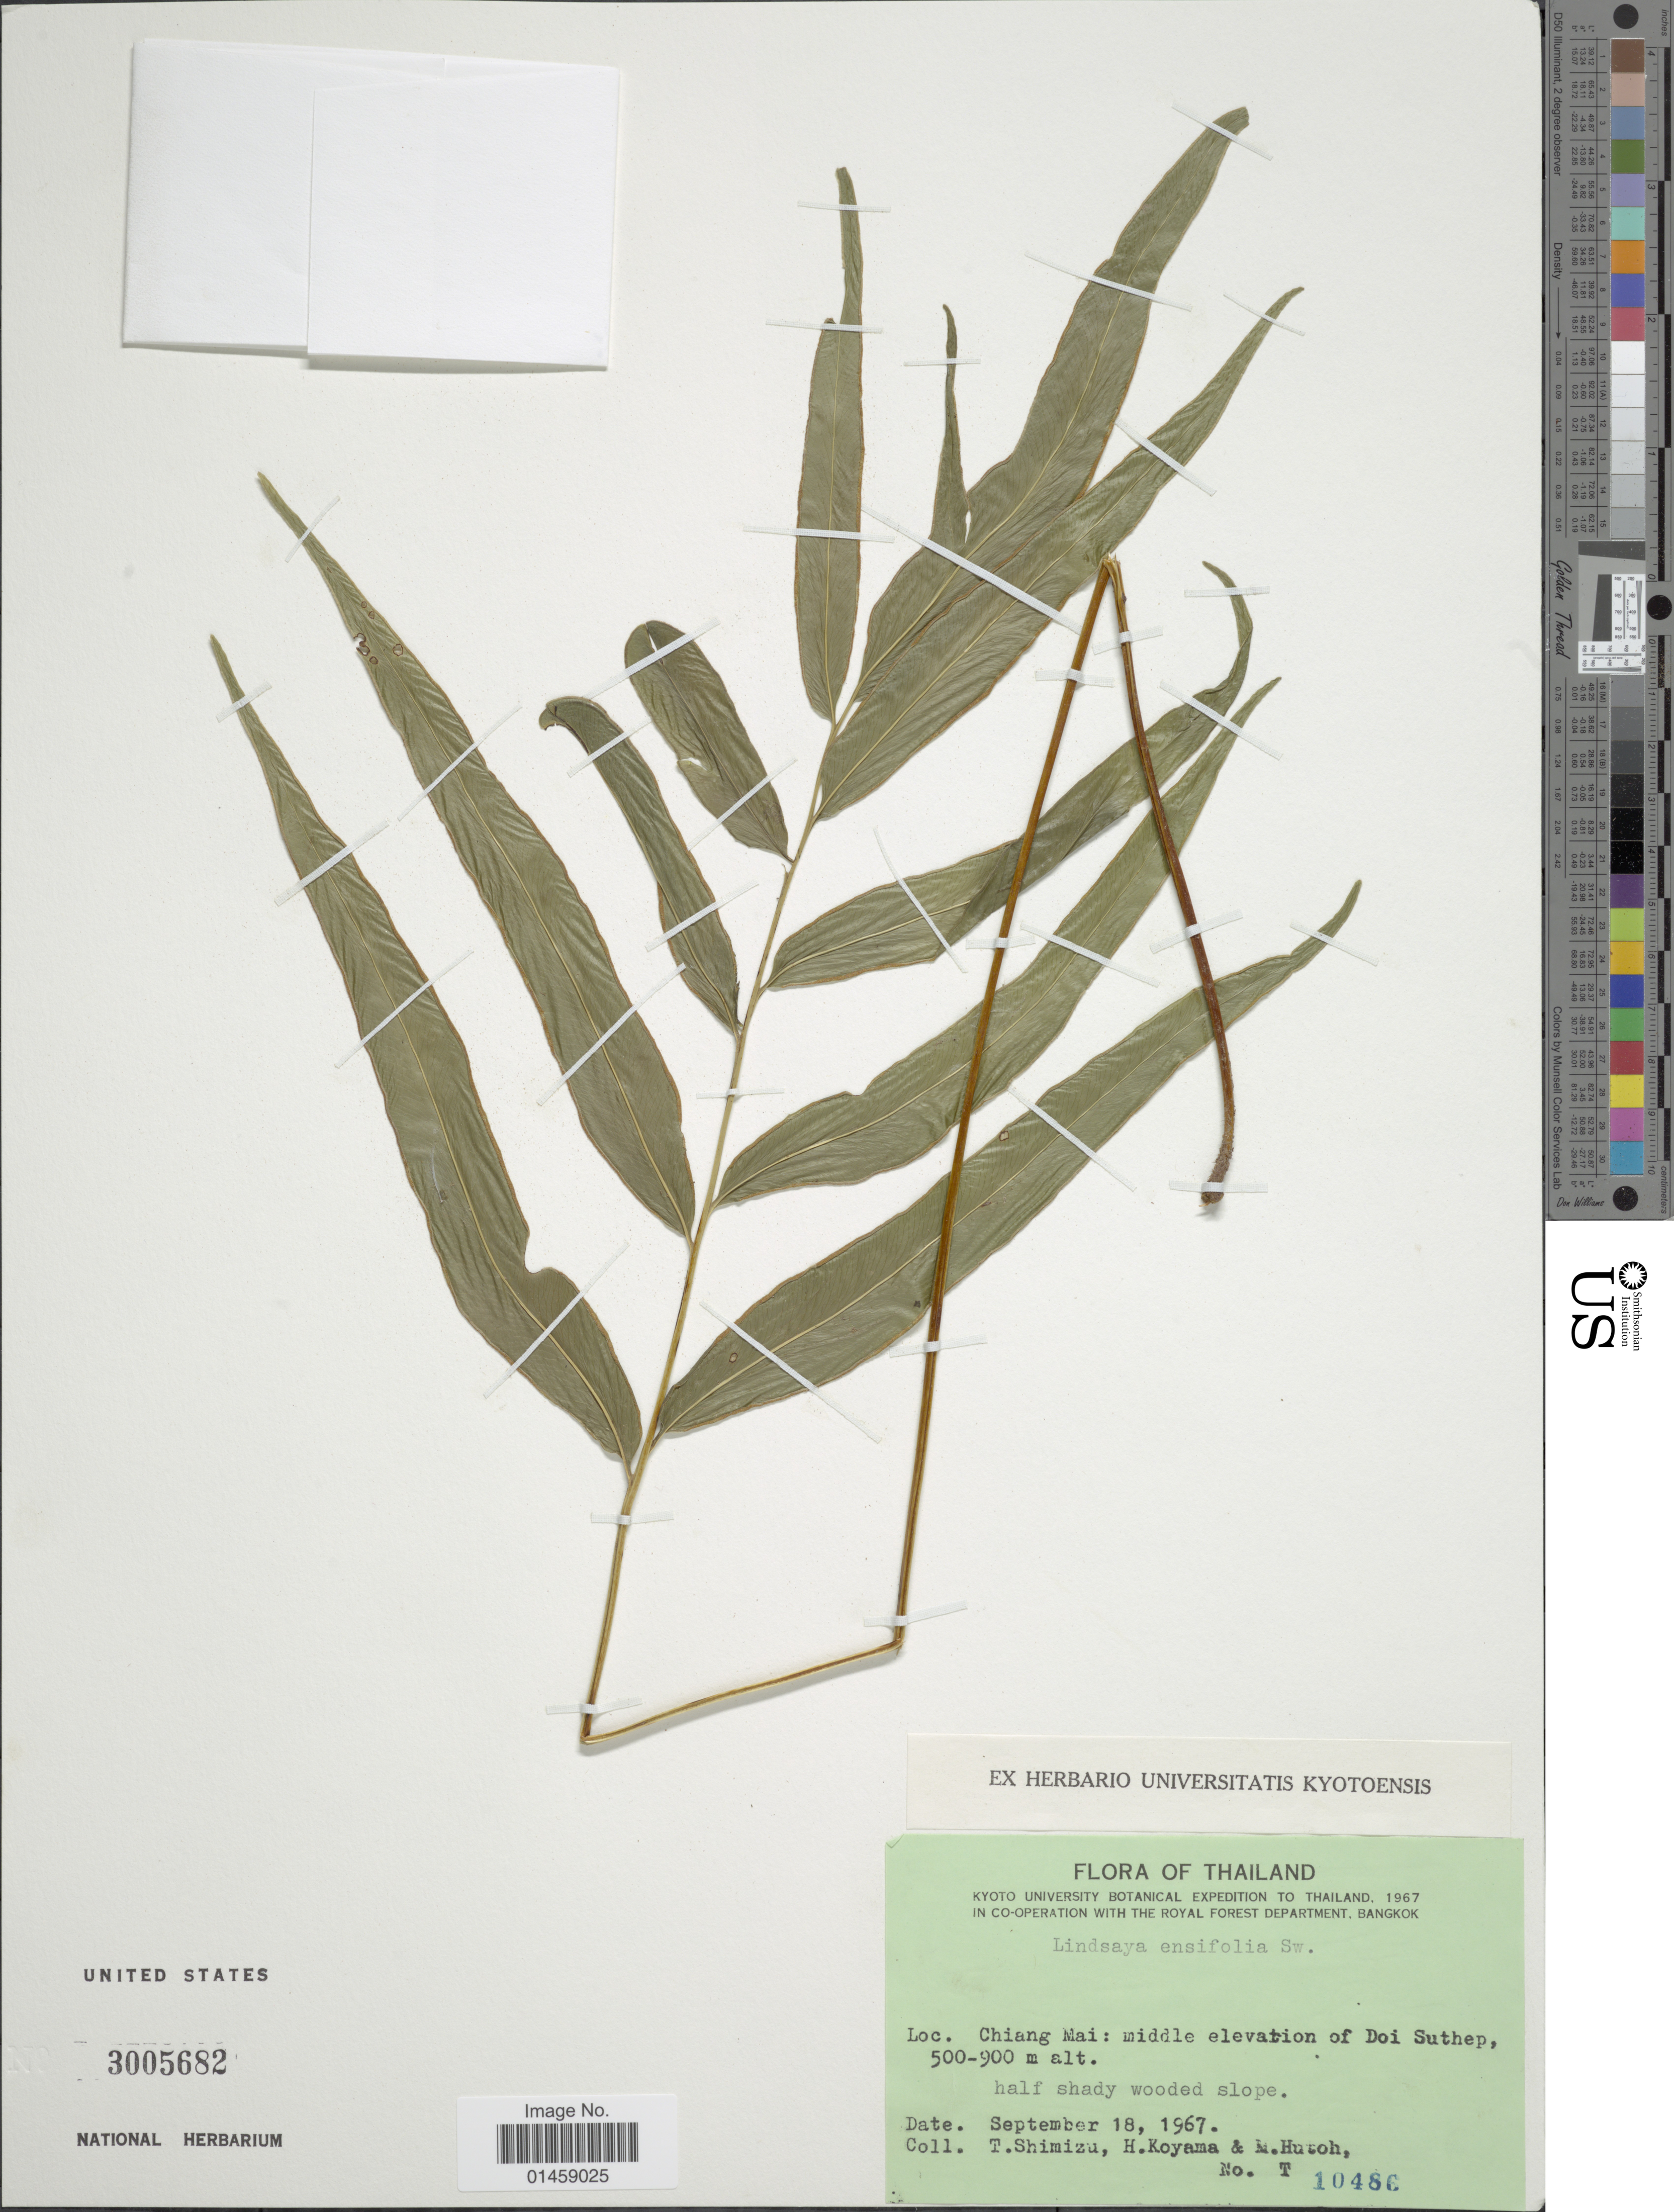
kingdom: Plantae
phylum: Tracheophyta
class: Polypodiopsida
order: Polypodiales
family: Lindsaeaceae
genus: Lindsaea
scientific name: Lindsaea ensifolia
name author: Sw.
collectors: T. Shimizu, H. Koyama & M. Hutoh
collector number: T 10486 *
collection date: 1967-09-18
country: Thailand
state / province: Chiang Mai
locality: Chiang Mai: middle elevation of Doi Suthep.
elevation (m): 500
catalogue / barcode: US 3005682